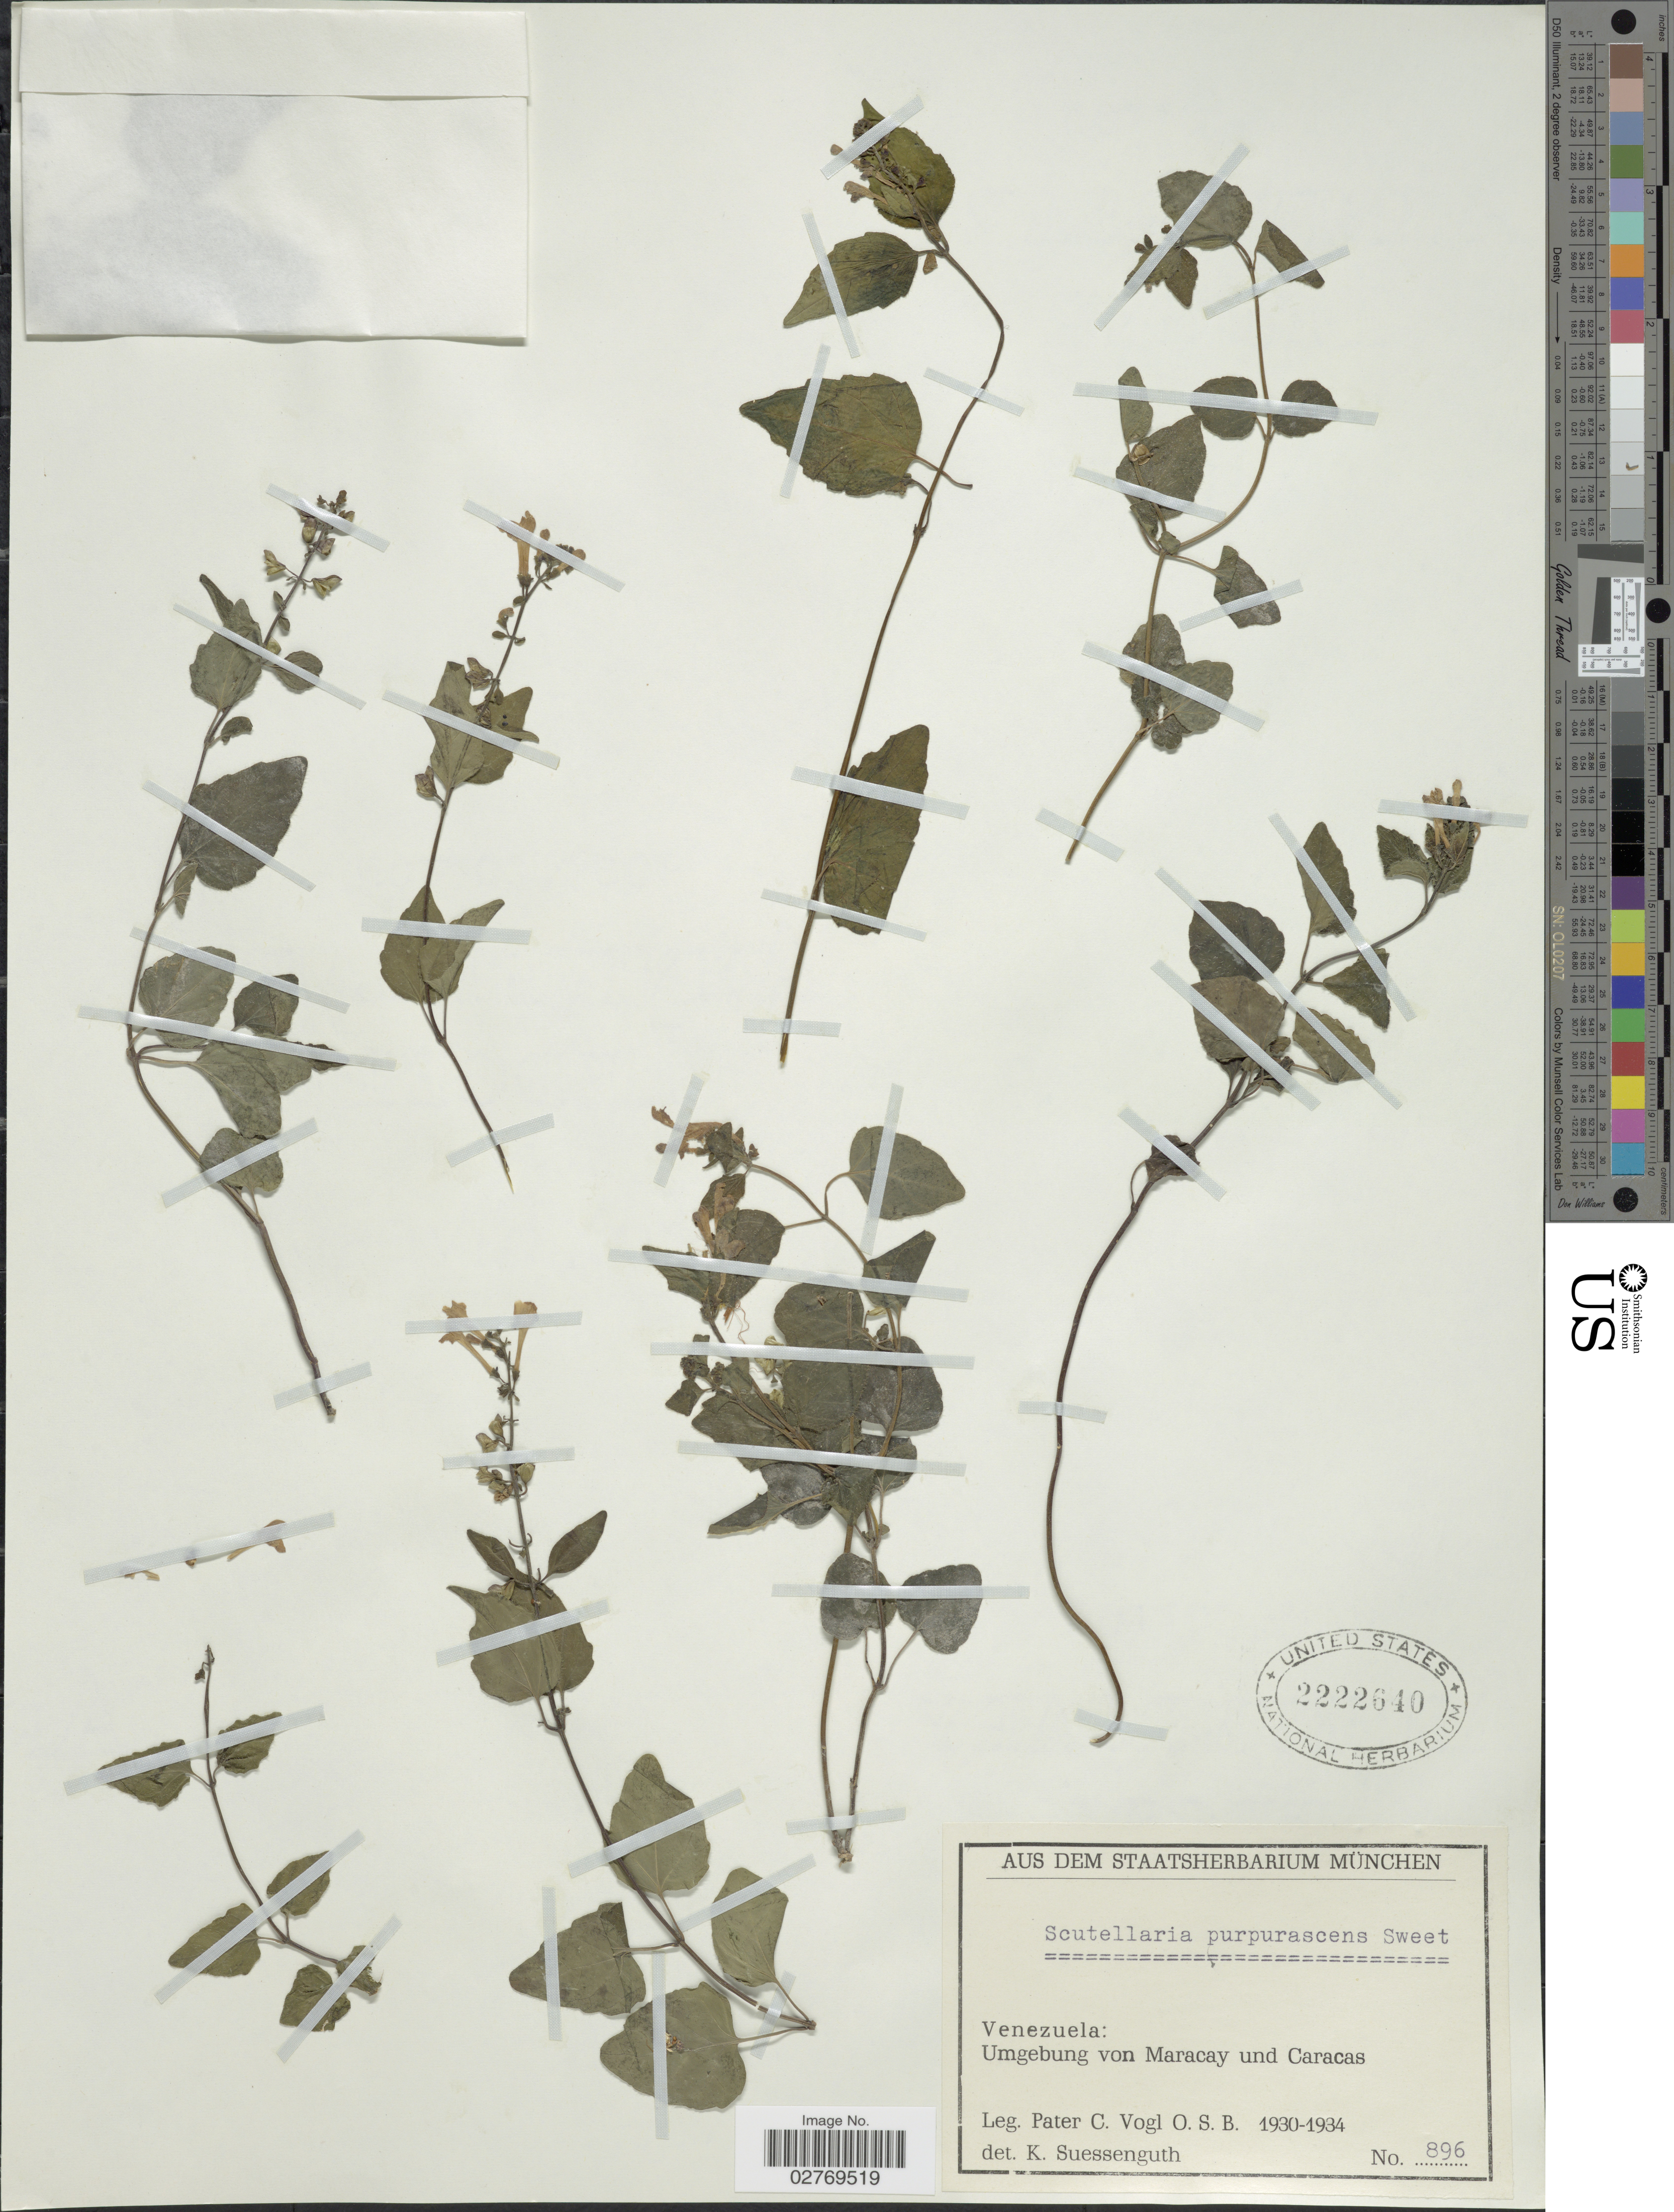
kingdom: Plantae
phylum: Tracheophyta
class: Magnoliopsida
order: Lamiales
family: Lamiaceae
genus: Scutellaria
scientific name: Scutellaria purpurascens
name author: Sw.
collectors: P. C. Vogl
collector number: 896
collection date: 1930/1934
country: Venezuela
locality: Umgebung von Maracay und Caracas.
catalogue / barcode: US 2222640